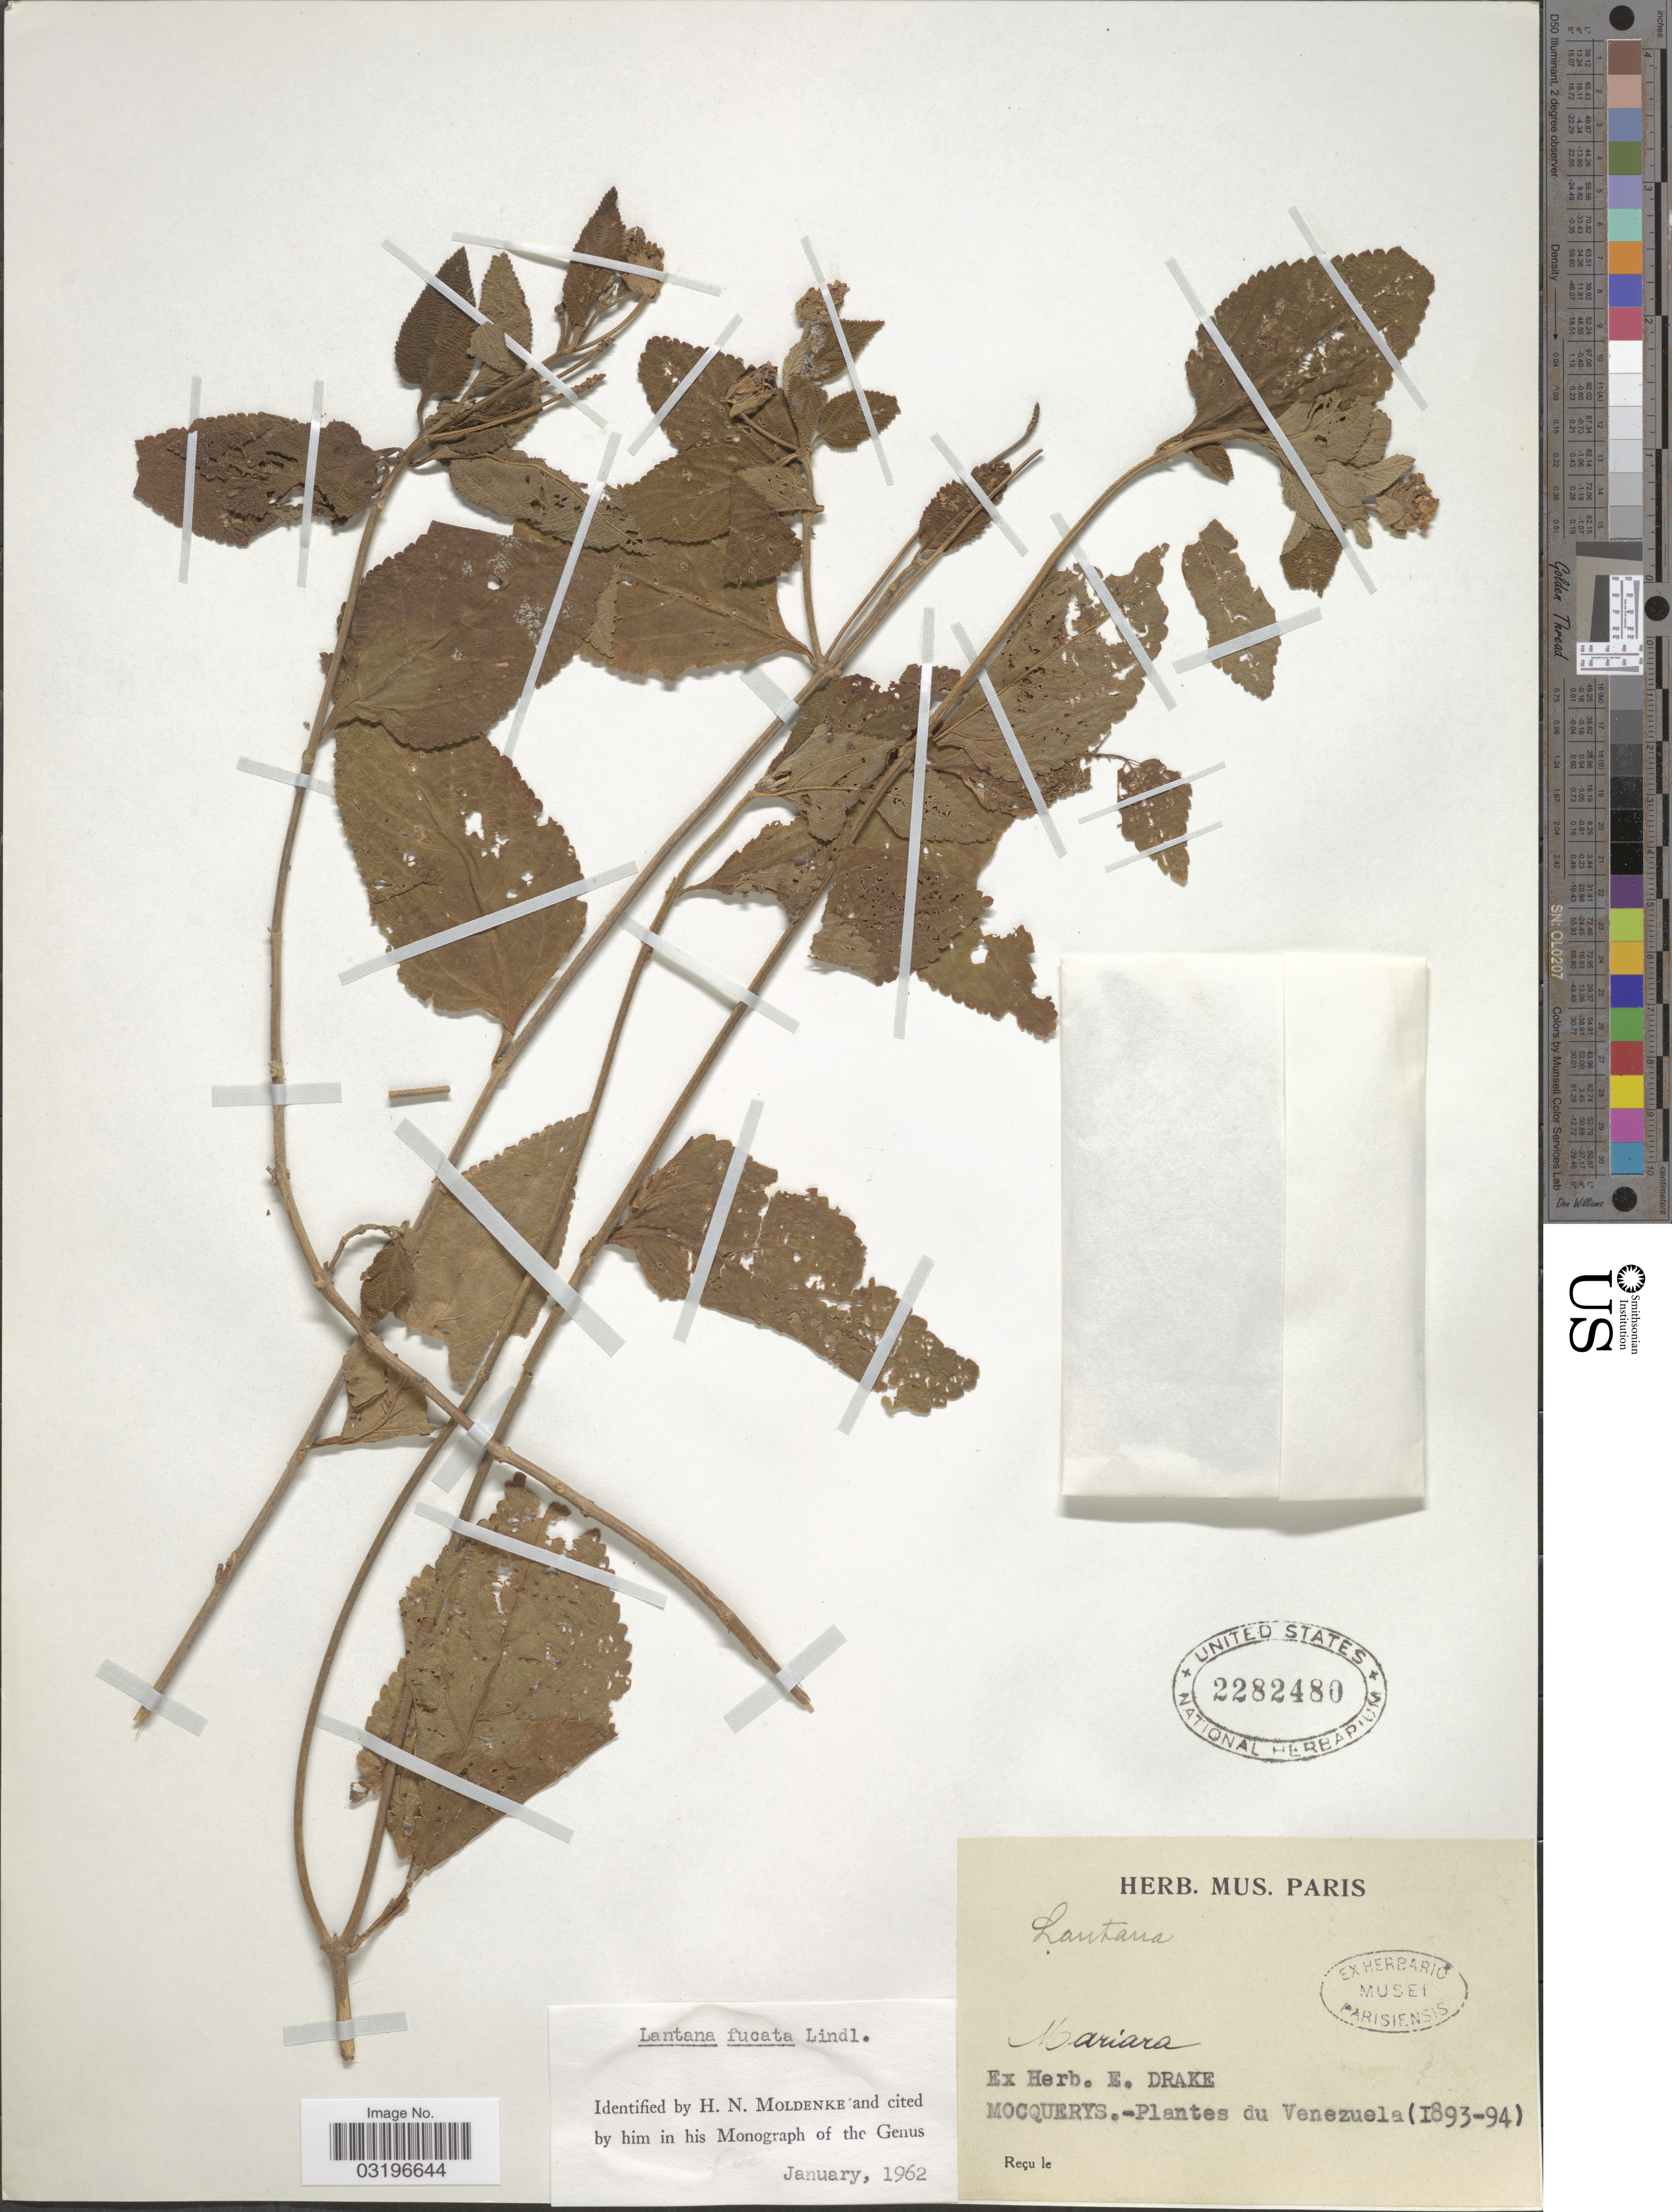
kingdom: Plantae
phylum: Tracheophyta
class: Magnoliopsida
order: Lamiales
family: Verbenaceae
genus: Lantana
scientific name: Lantana fucata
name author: Lindl.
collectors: A. Mocquerys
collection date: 1893/1894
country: Venezuela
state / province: Carabobo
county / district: Diego Ibarra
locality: Mariara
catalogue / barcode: US 2282480